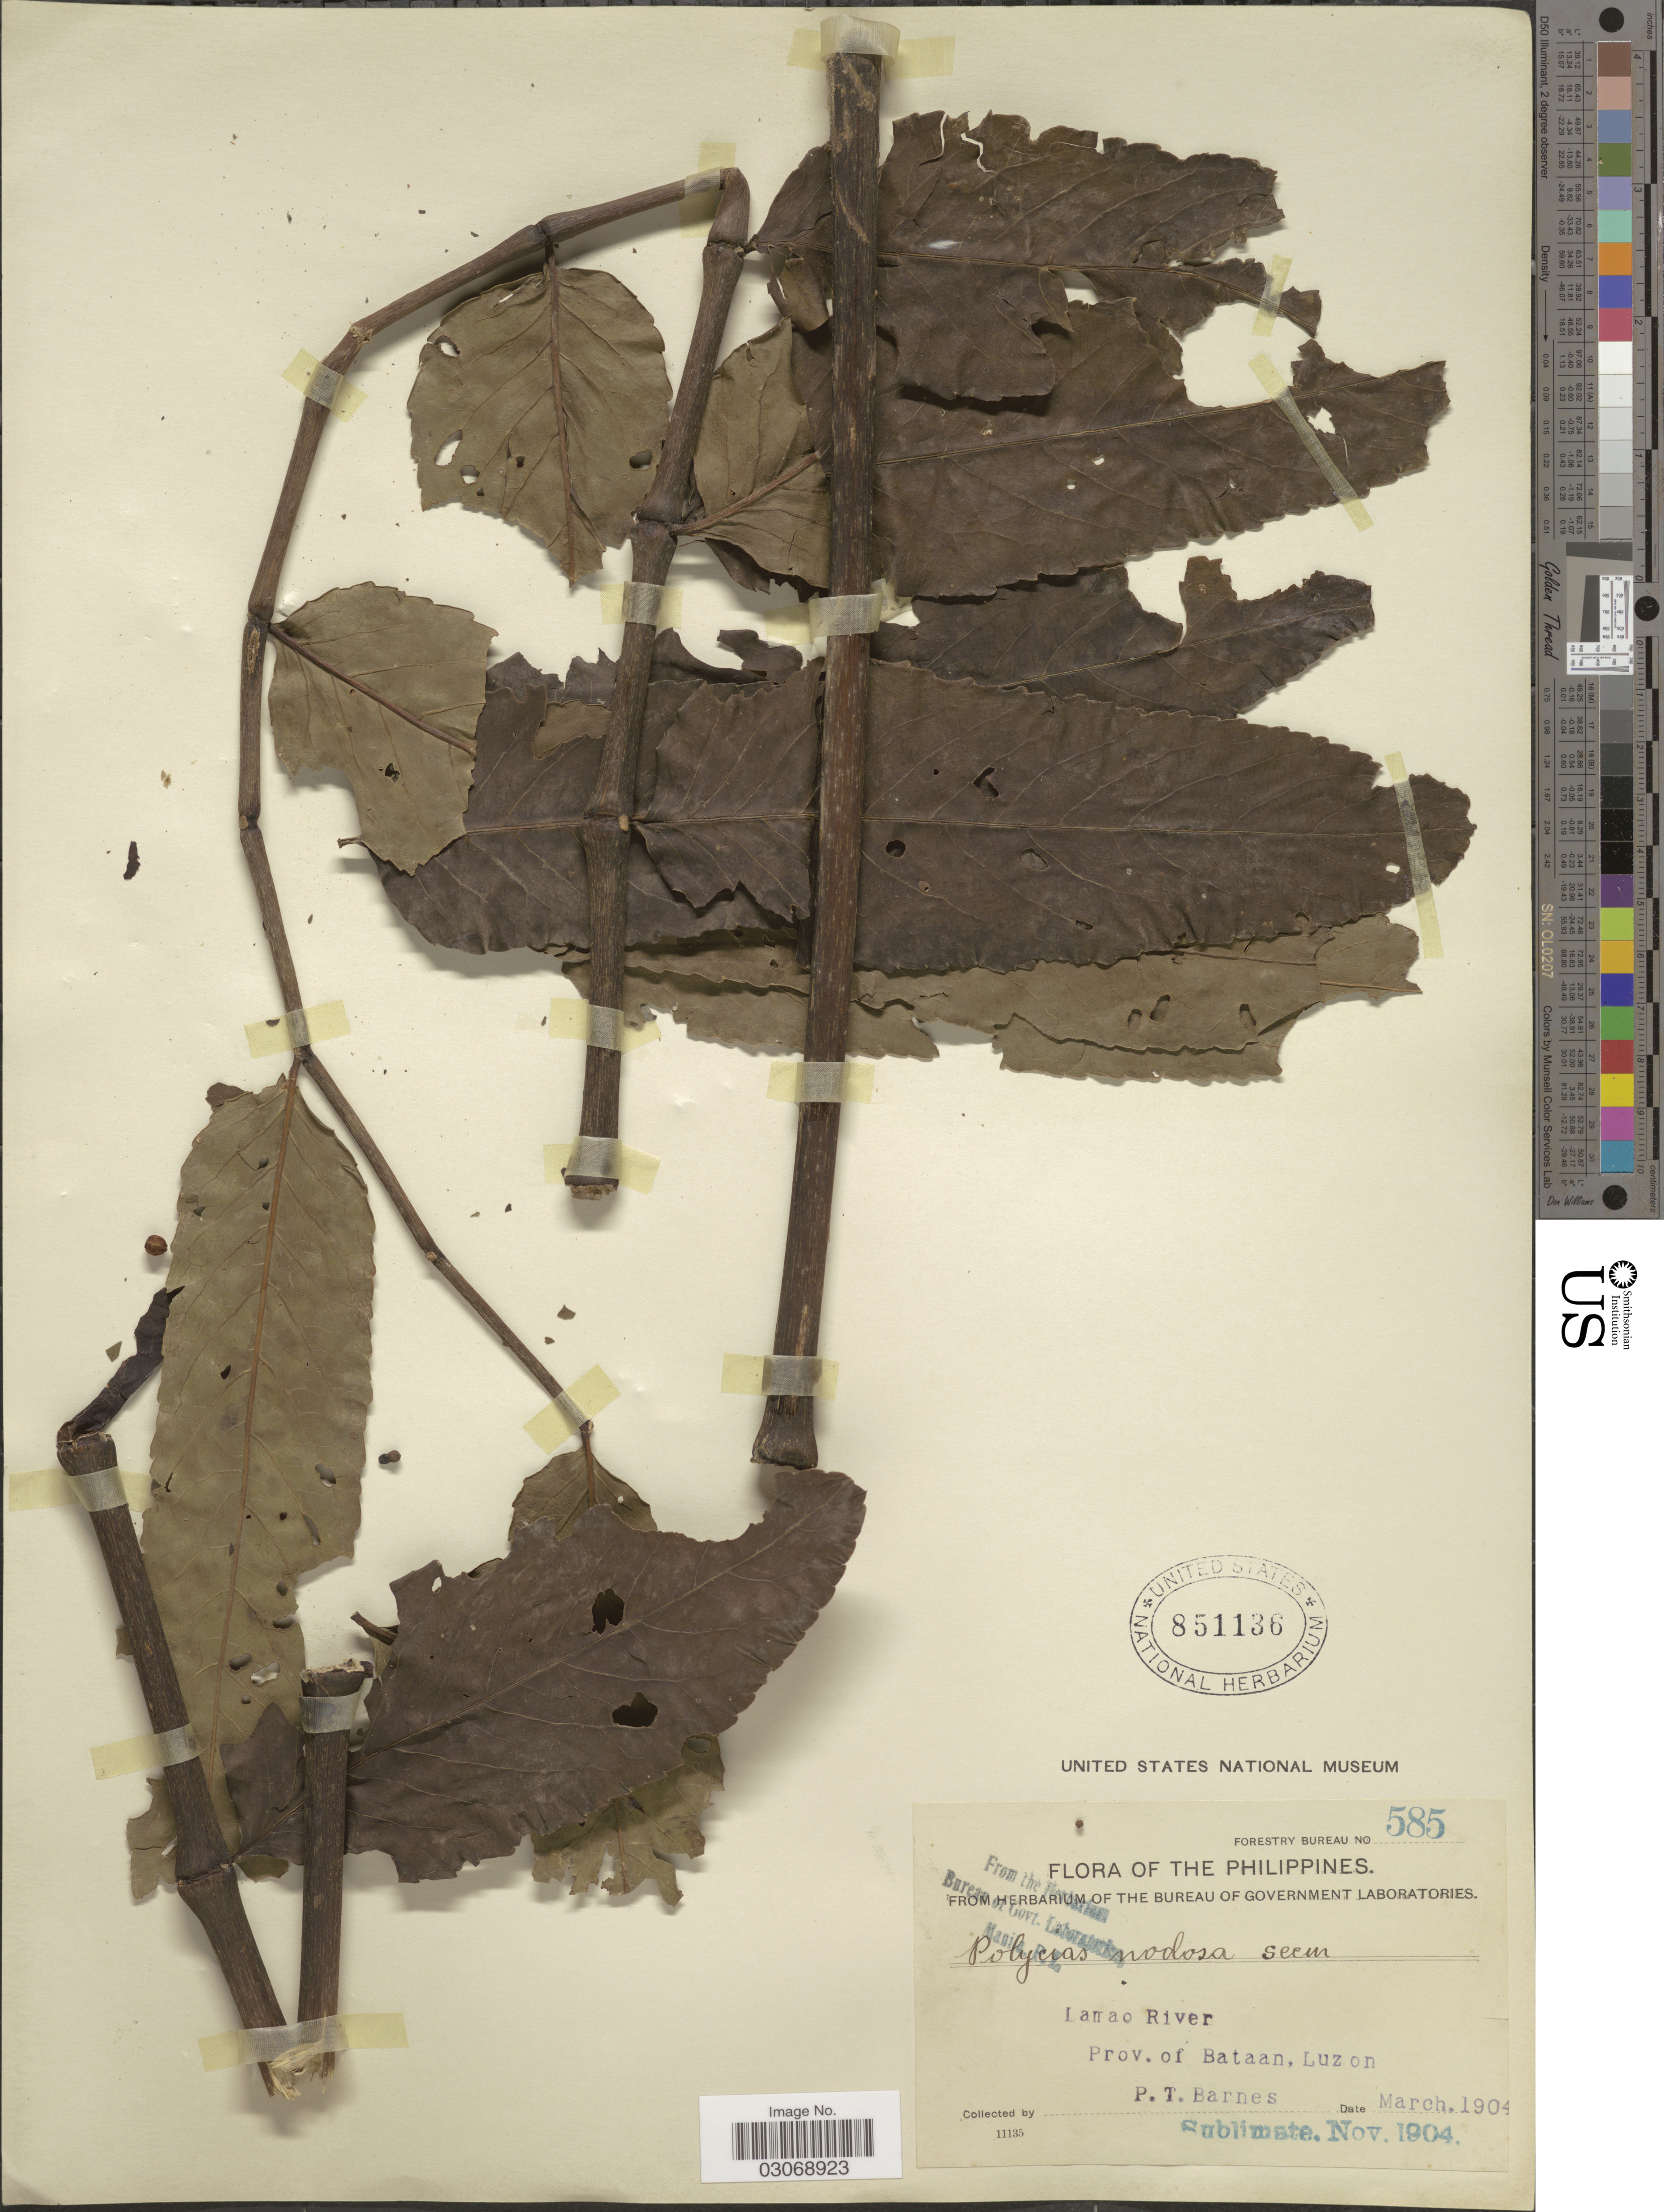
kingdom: Plantae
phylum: Tracheophyta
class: Magnoliopsida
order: Apiales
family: Araliaceae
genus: Polyscias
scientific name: Polyscias nodosa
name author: (Blume) Seem.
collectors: P. Barnes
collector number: Forestry Bureau 585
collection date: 1904-03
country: Philippines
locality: Lamao River, Prov. of Bataan, Luzon.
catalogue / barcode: US 851136